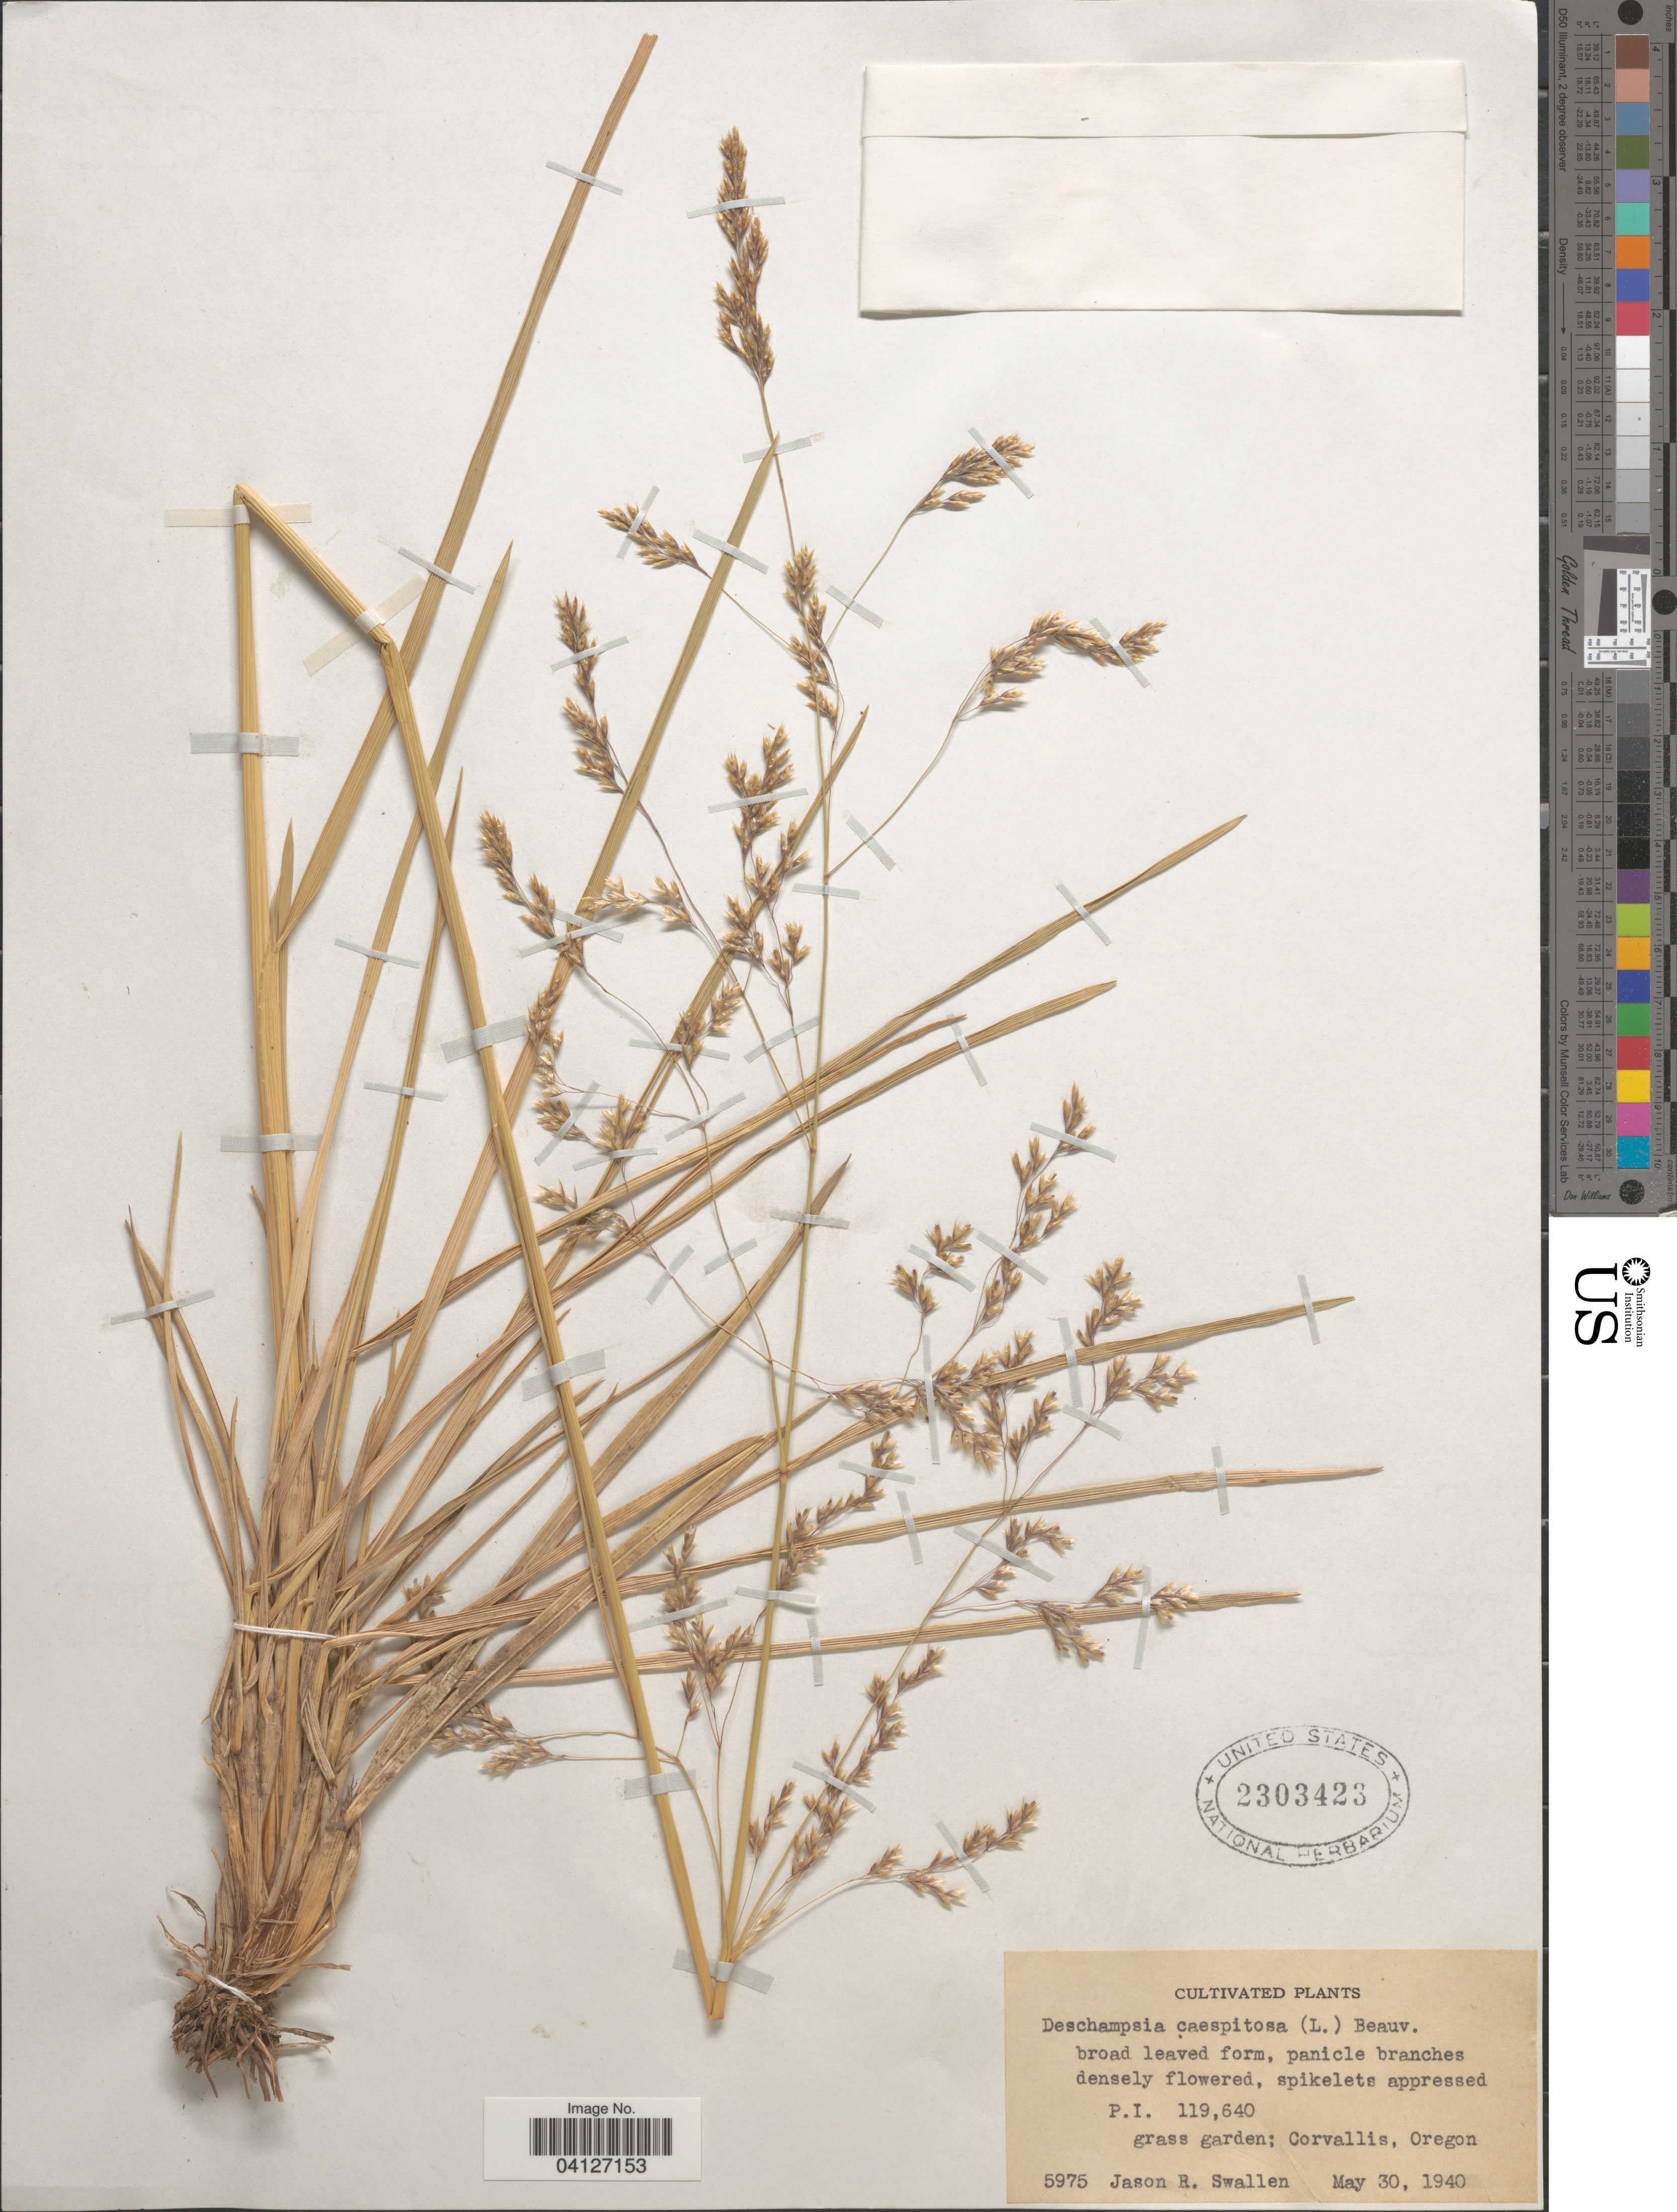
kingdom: Plantae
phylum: Tracheophyta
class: Liliopsida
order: Poales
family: Poaceae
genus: Deschampsia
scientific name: Deschampsia caespitosa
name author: (L.) P. Beauv.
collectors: J. R. Swallen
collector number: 5975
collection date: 1940-05-30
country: United States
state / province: Oregon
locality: Cultivated. Cornvallis.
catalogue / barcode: US 2303423